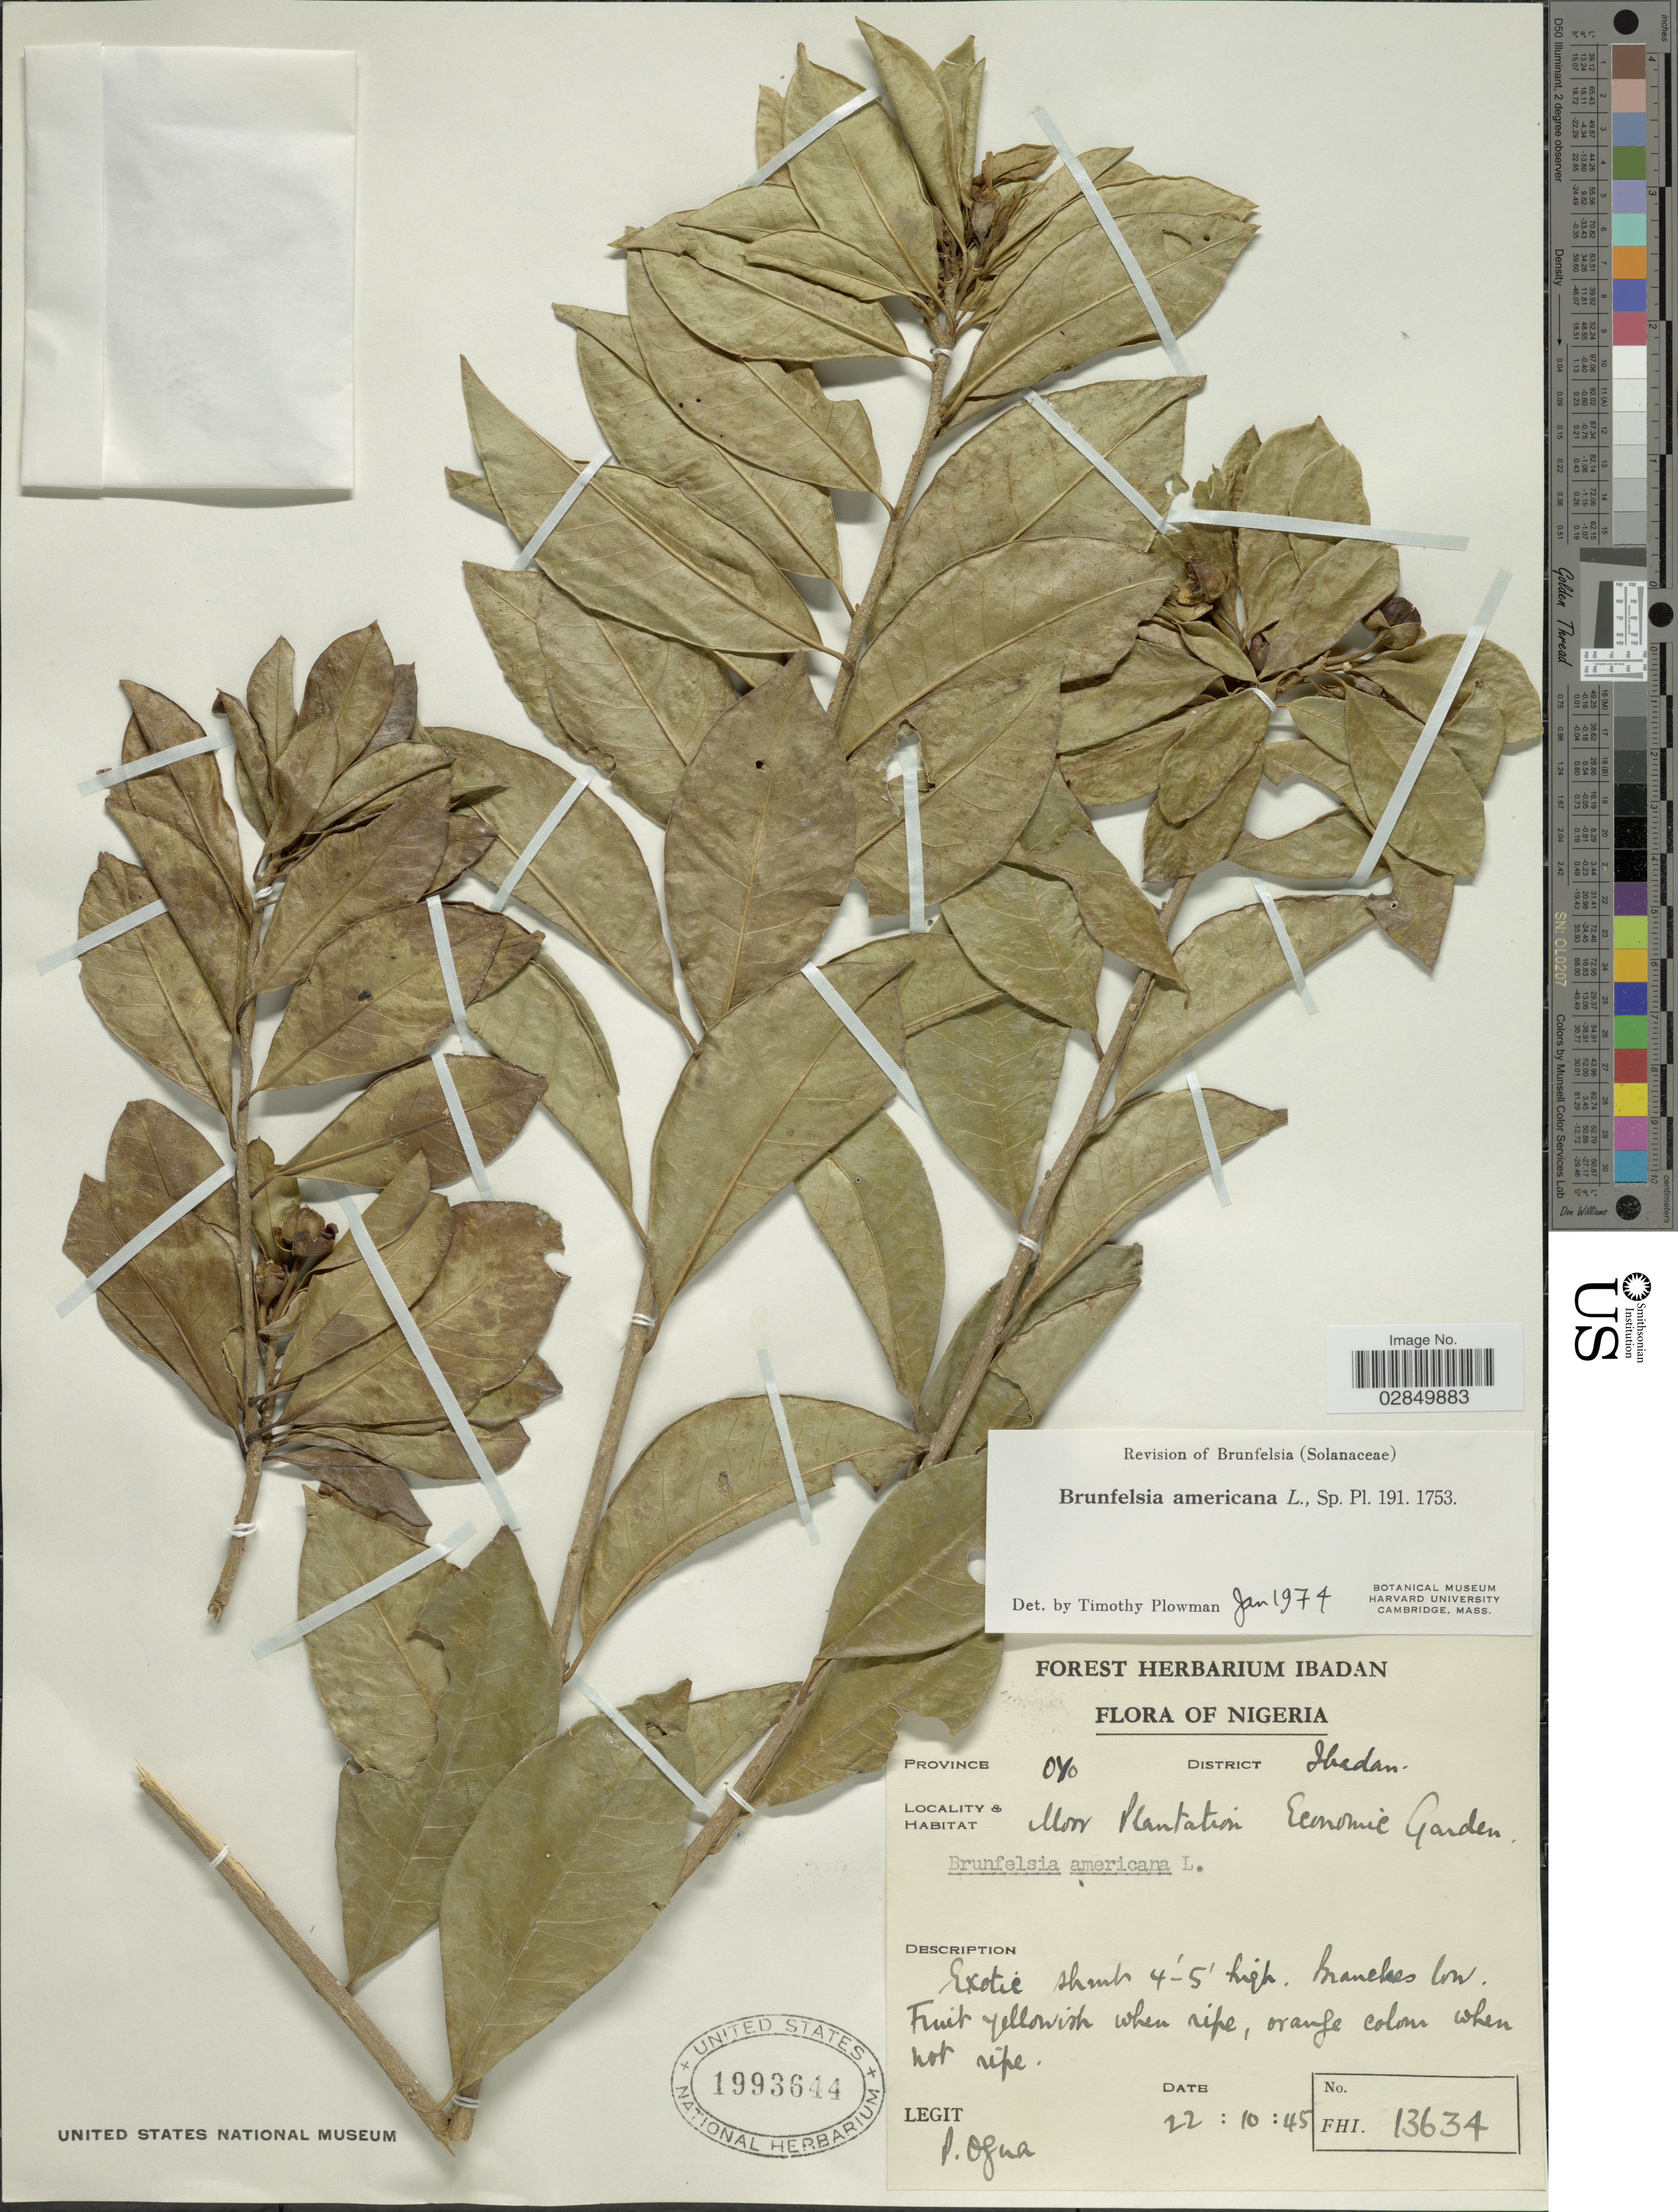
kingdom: Plantae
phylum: Tracheophyta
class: Magnoliopsida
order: Solanales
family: Solanaceae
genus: Brunfelsia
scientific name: Brunfelsia americana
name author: L.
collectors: P. Ogua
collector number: FHI13634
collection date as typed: Transcribed d/m/y: 22/10/45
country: Nigeria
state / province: Oyo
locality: District Ibadan, Moor Plantation, Economie Garden.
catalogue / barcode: US 1993644